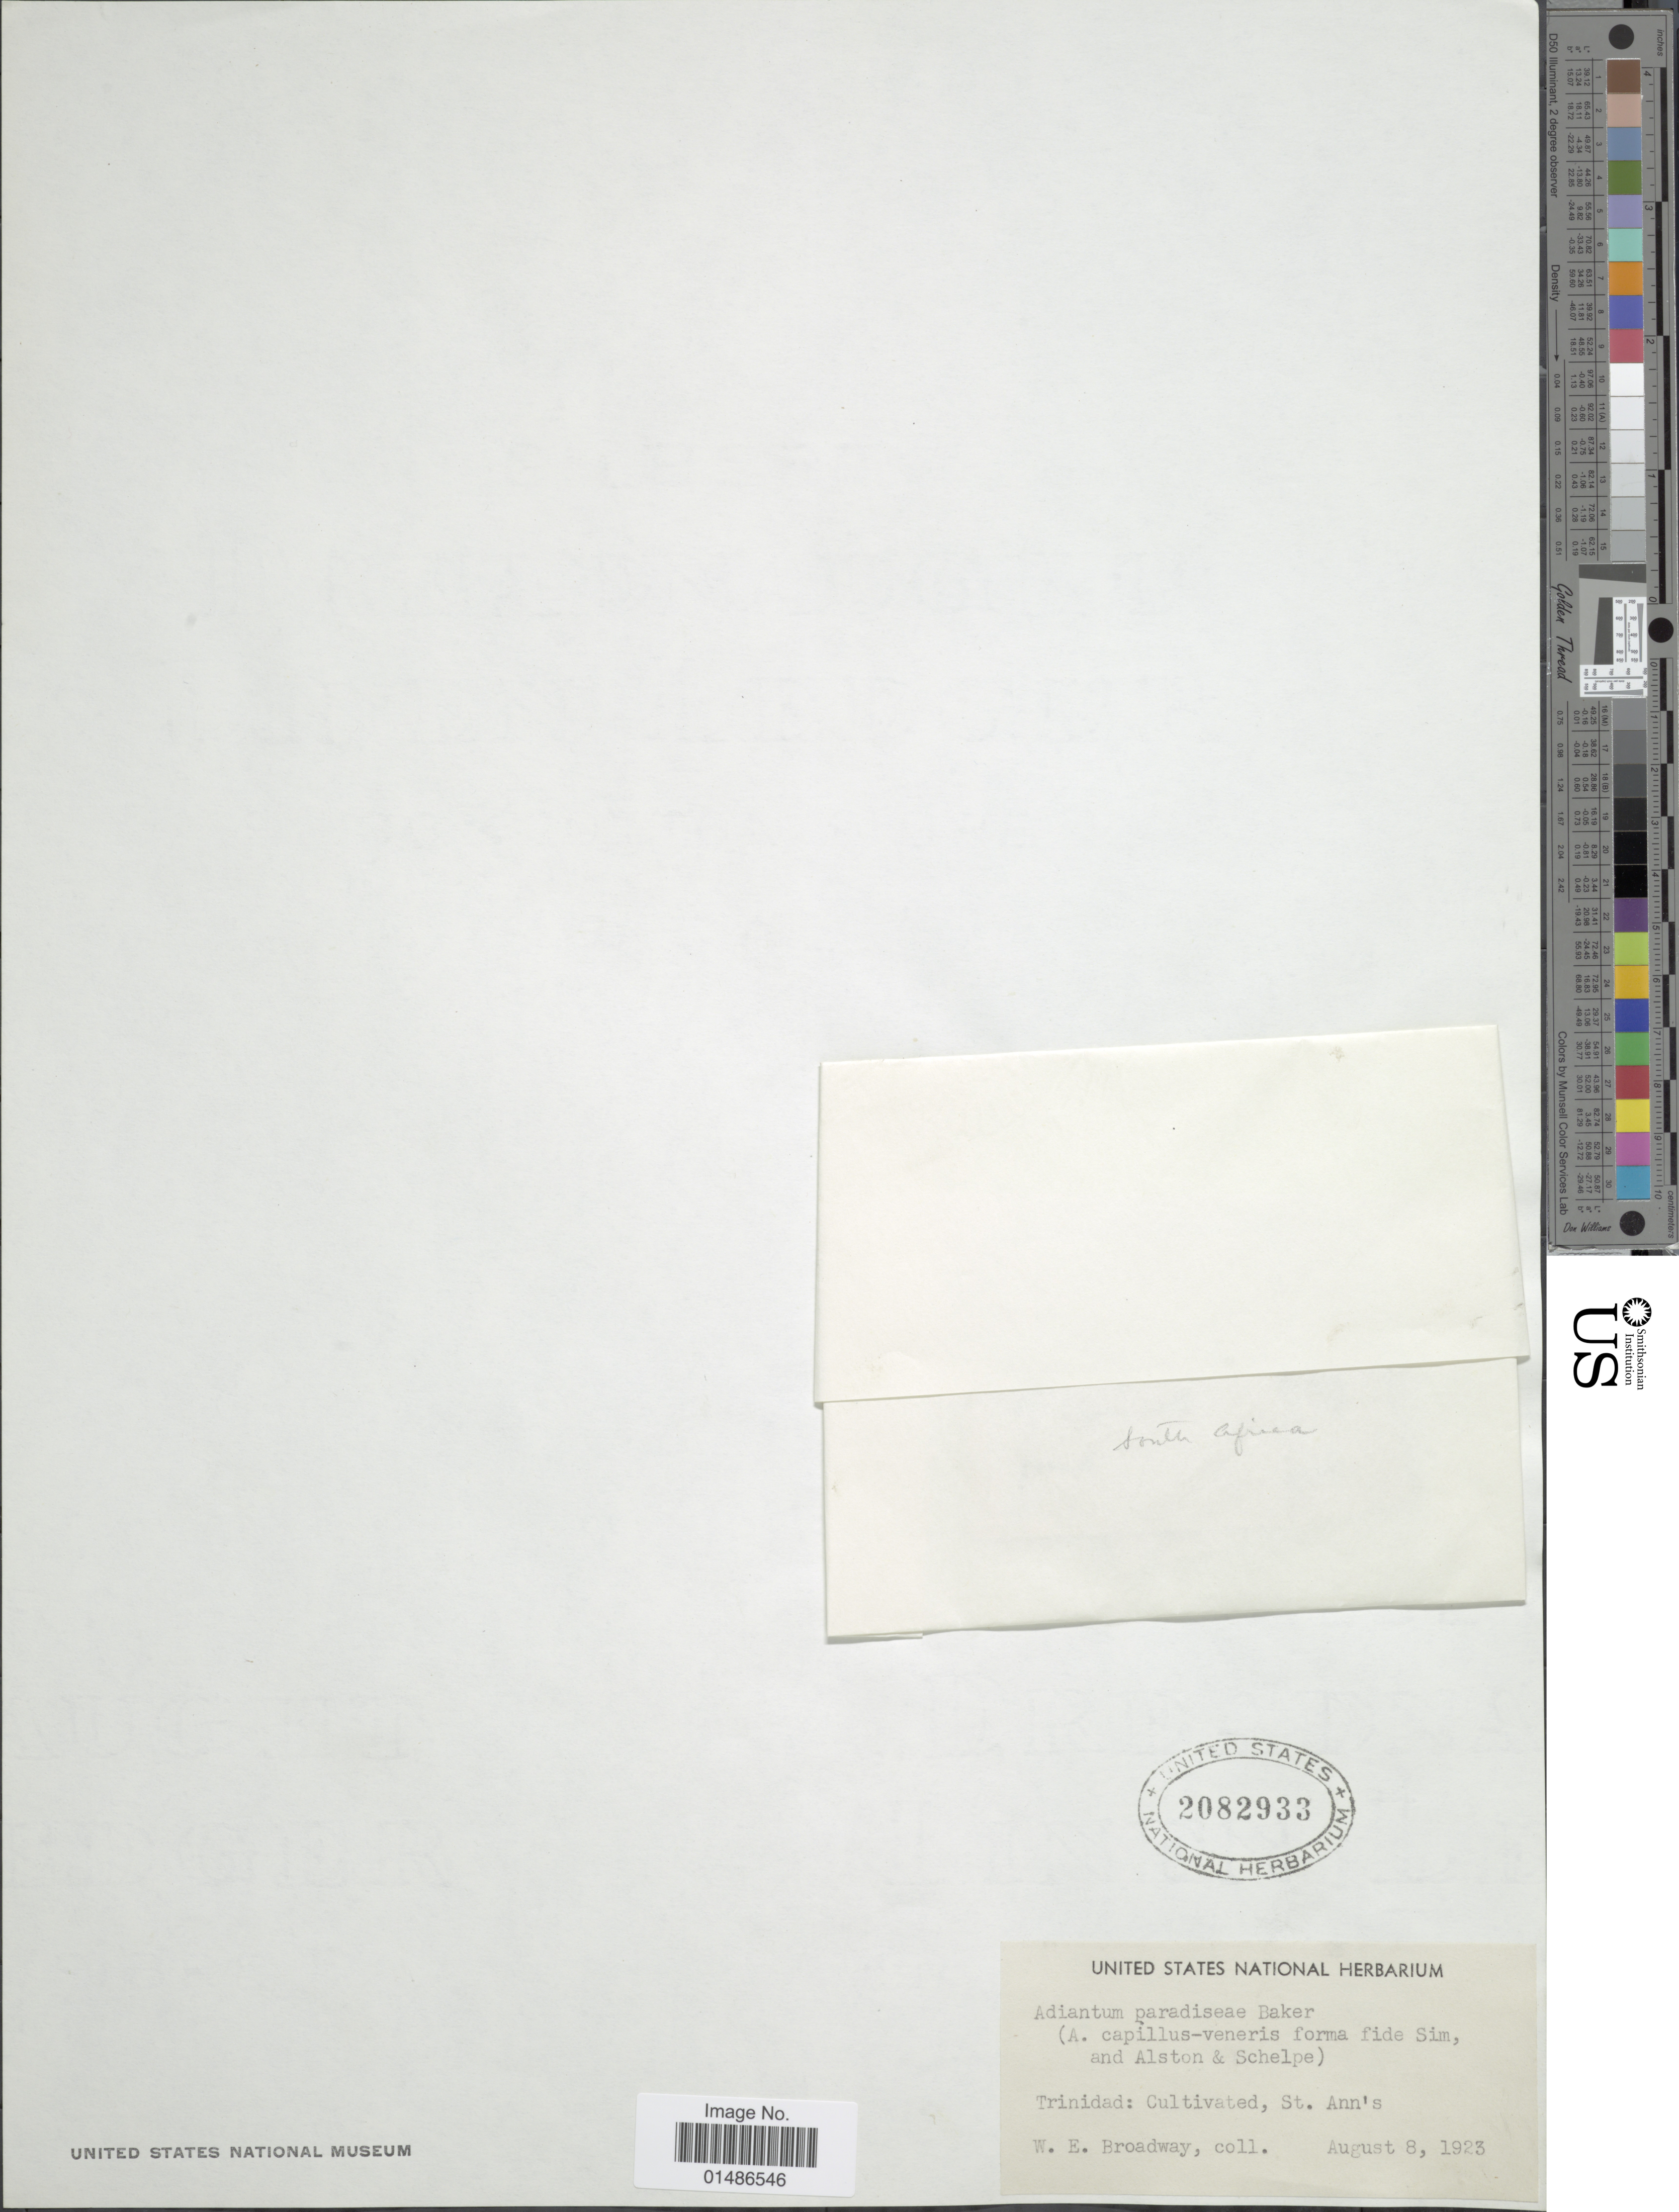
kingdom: Plantae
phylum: Tracheophyta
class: Polypodiopsida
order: Polypodiales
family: Pteridaceae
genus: Adiantum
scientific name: Adiantum capillus-veneris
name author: L.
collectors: W. E. Broadway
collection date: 1923-08-08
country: Trinidad and Tobago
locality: Trinidad: Cultivated, St. Ann's.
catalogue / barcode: US 2082933